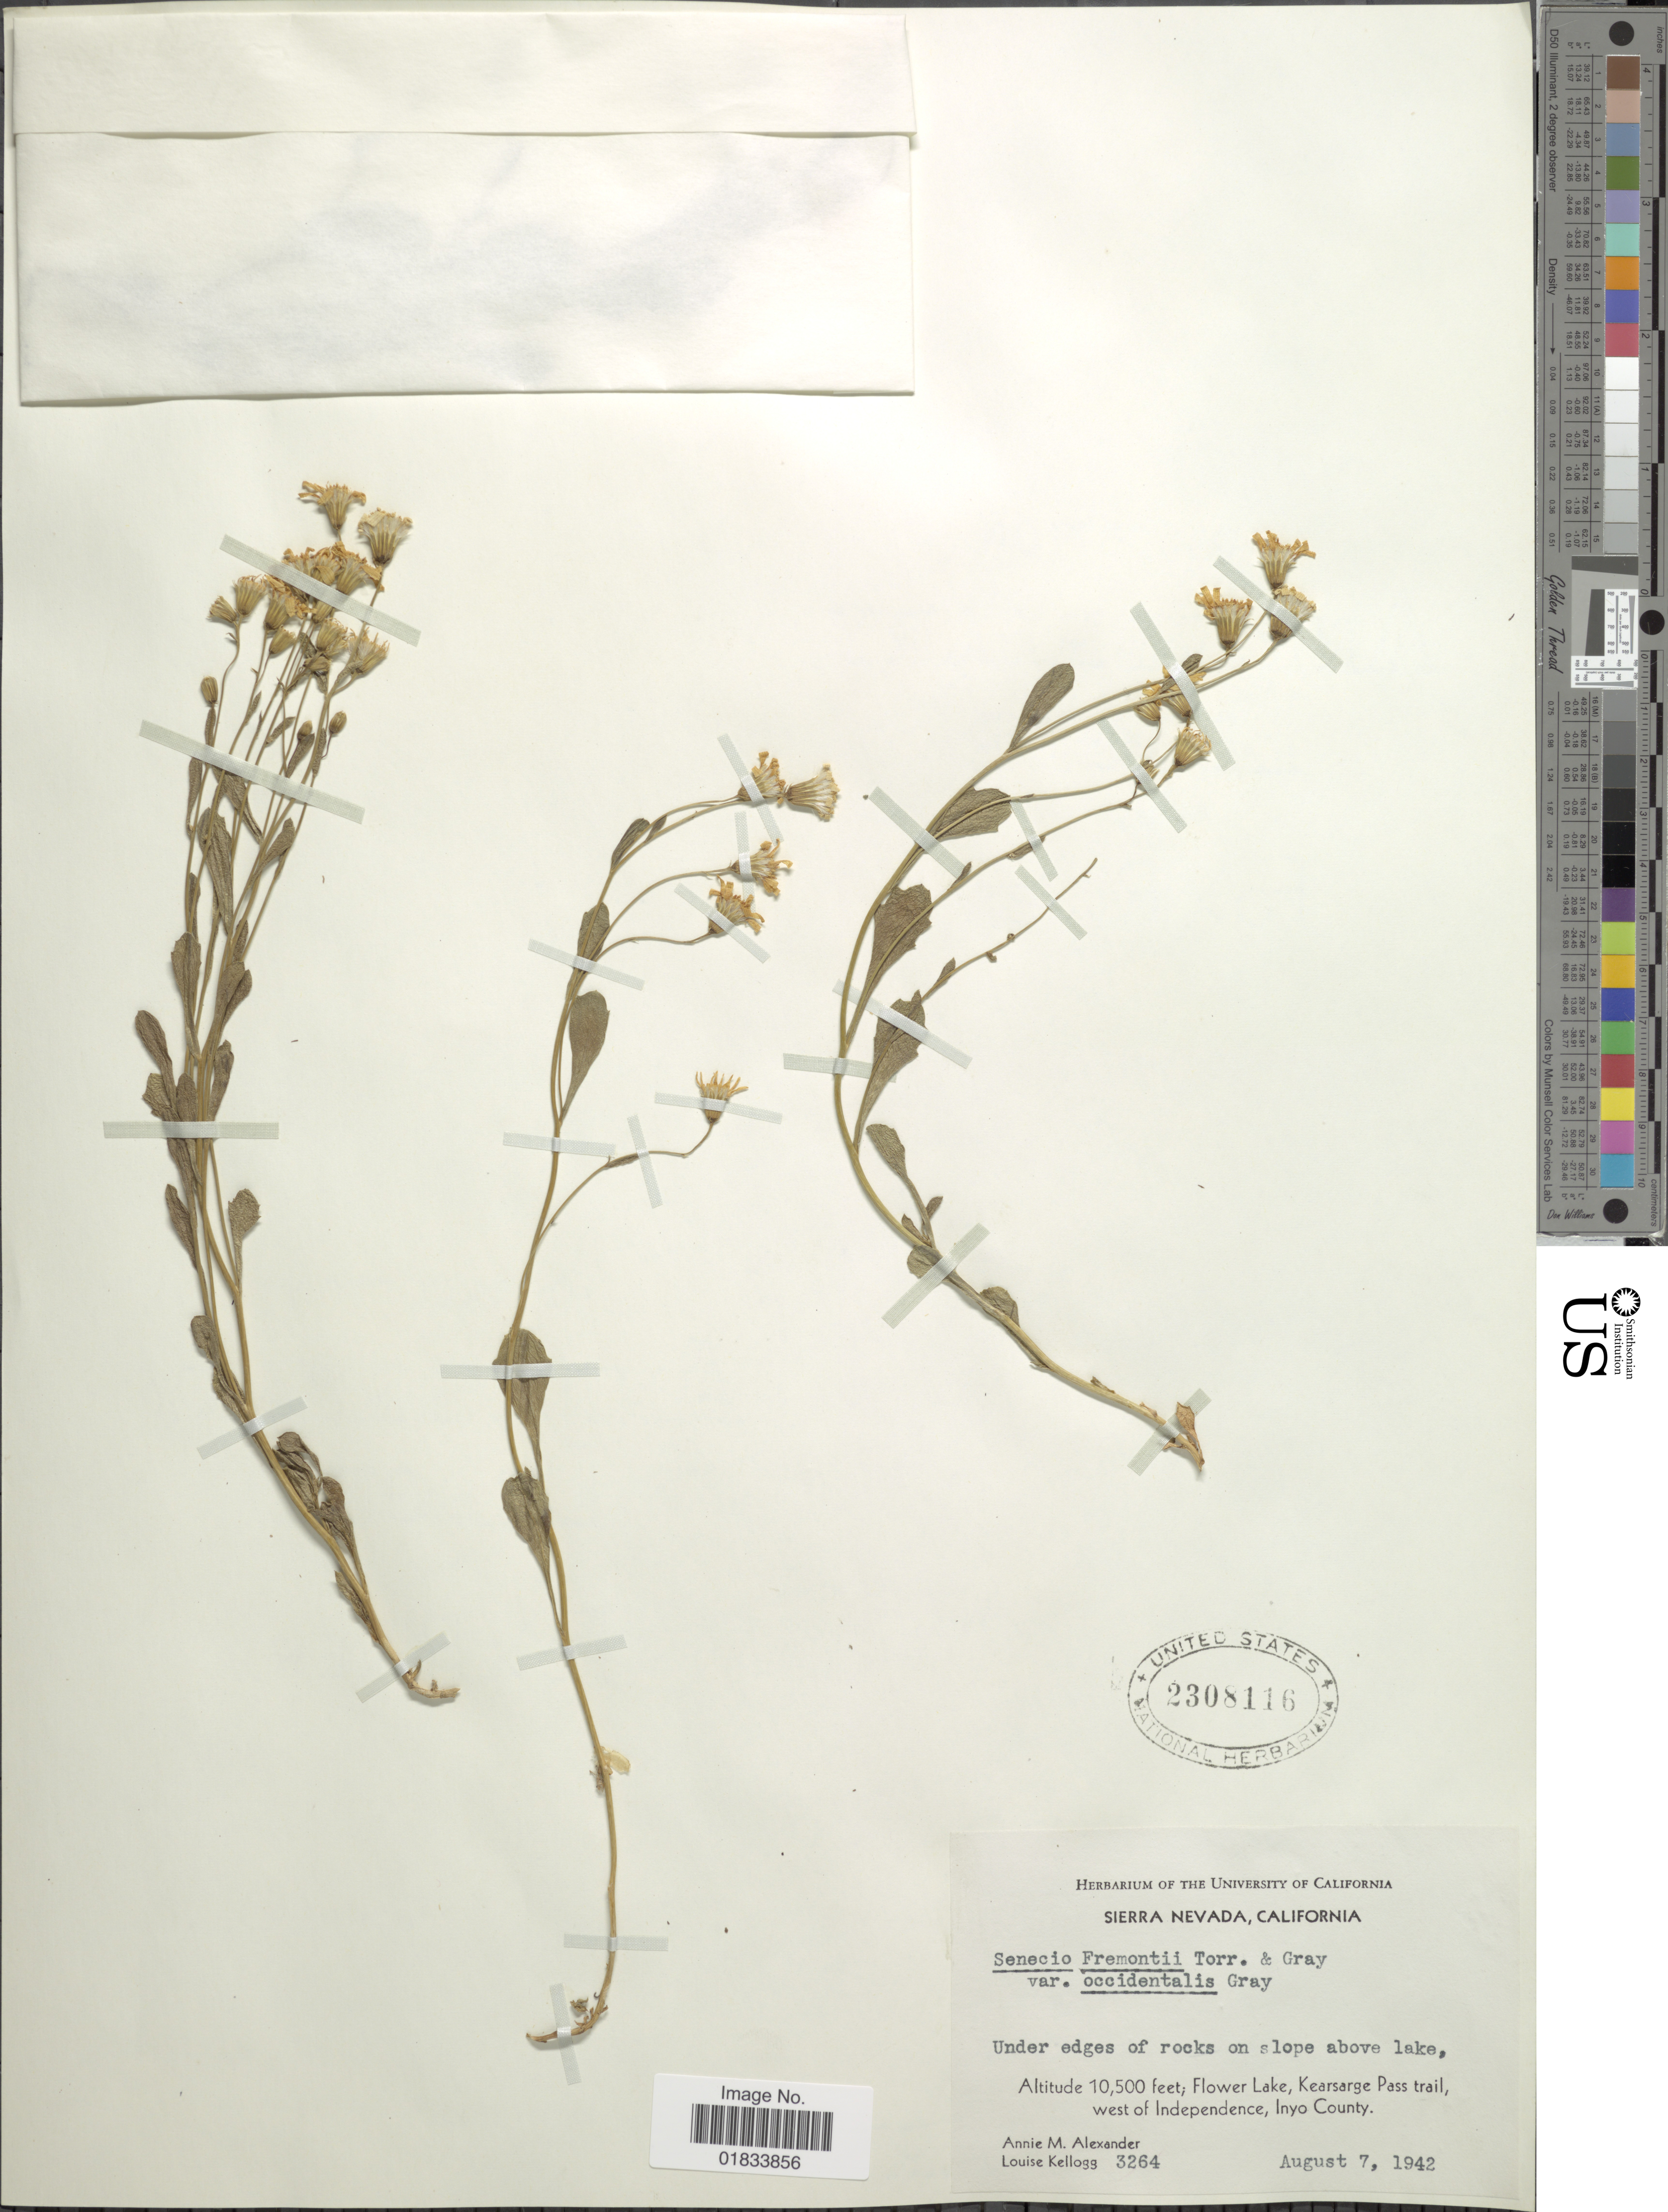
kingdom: Plantae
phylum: Tracheophyta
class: Magnoliopsida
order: Asterales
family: Asteraceae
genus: Senecio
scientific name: Senecio fremontii var. occidentalis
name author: A. Gray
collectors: A. M. Alexander & L. Kellogg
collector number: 3264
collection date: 1942-08-07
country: United States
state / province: California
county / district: Inyo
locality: Sierra Nevada, Flower Lake, Kearsarge Pass trail, west of Independence, Inyo County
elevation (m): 3200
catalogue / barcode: US 2308116